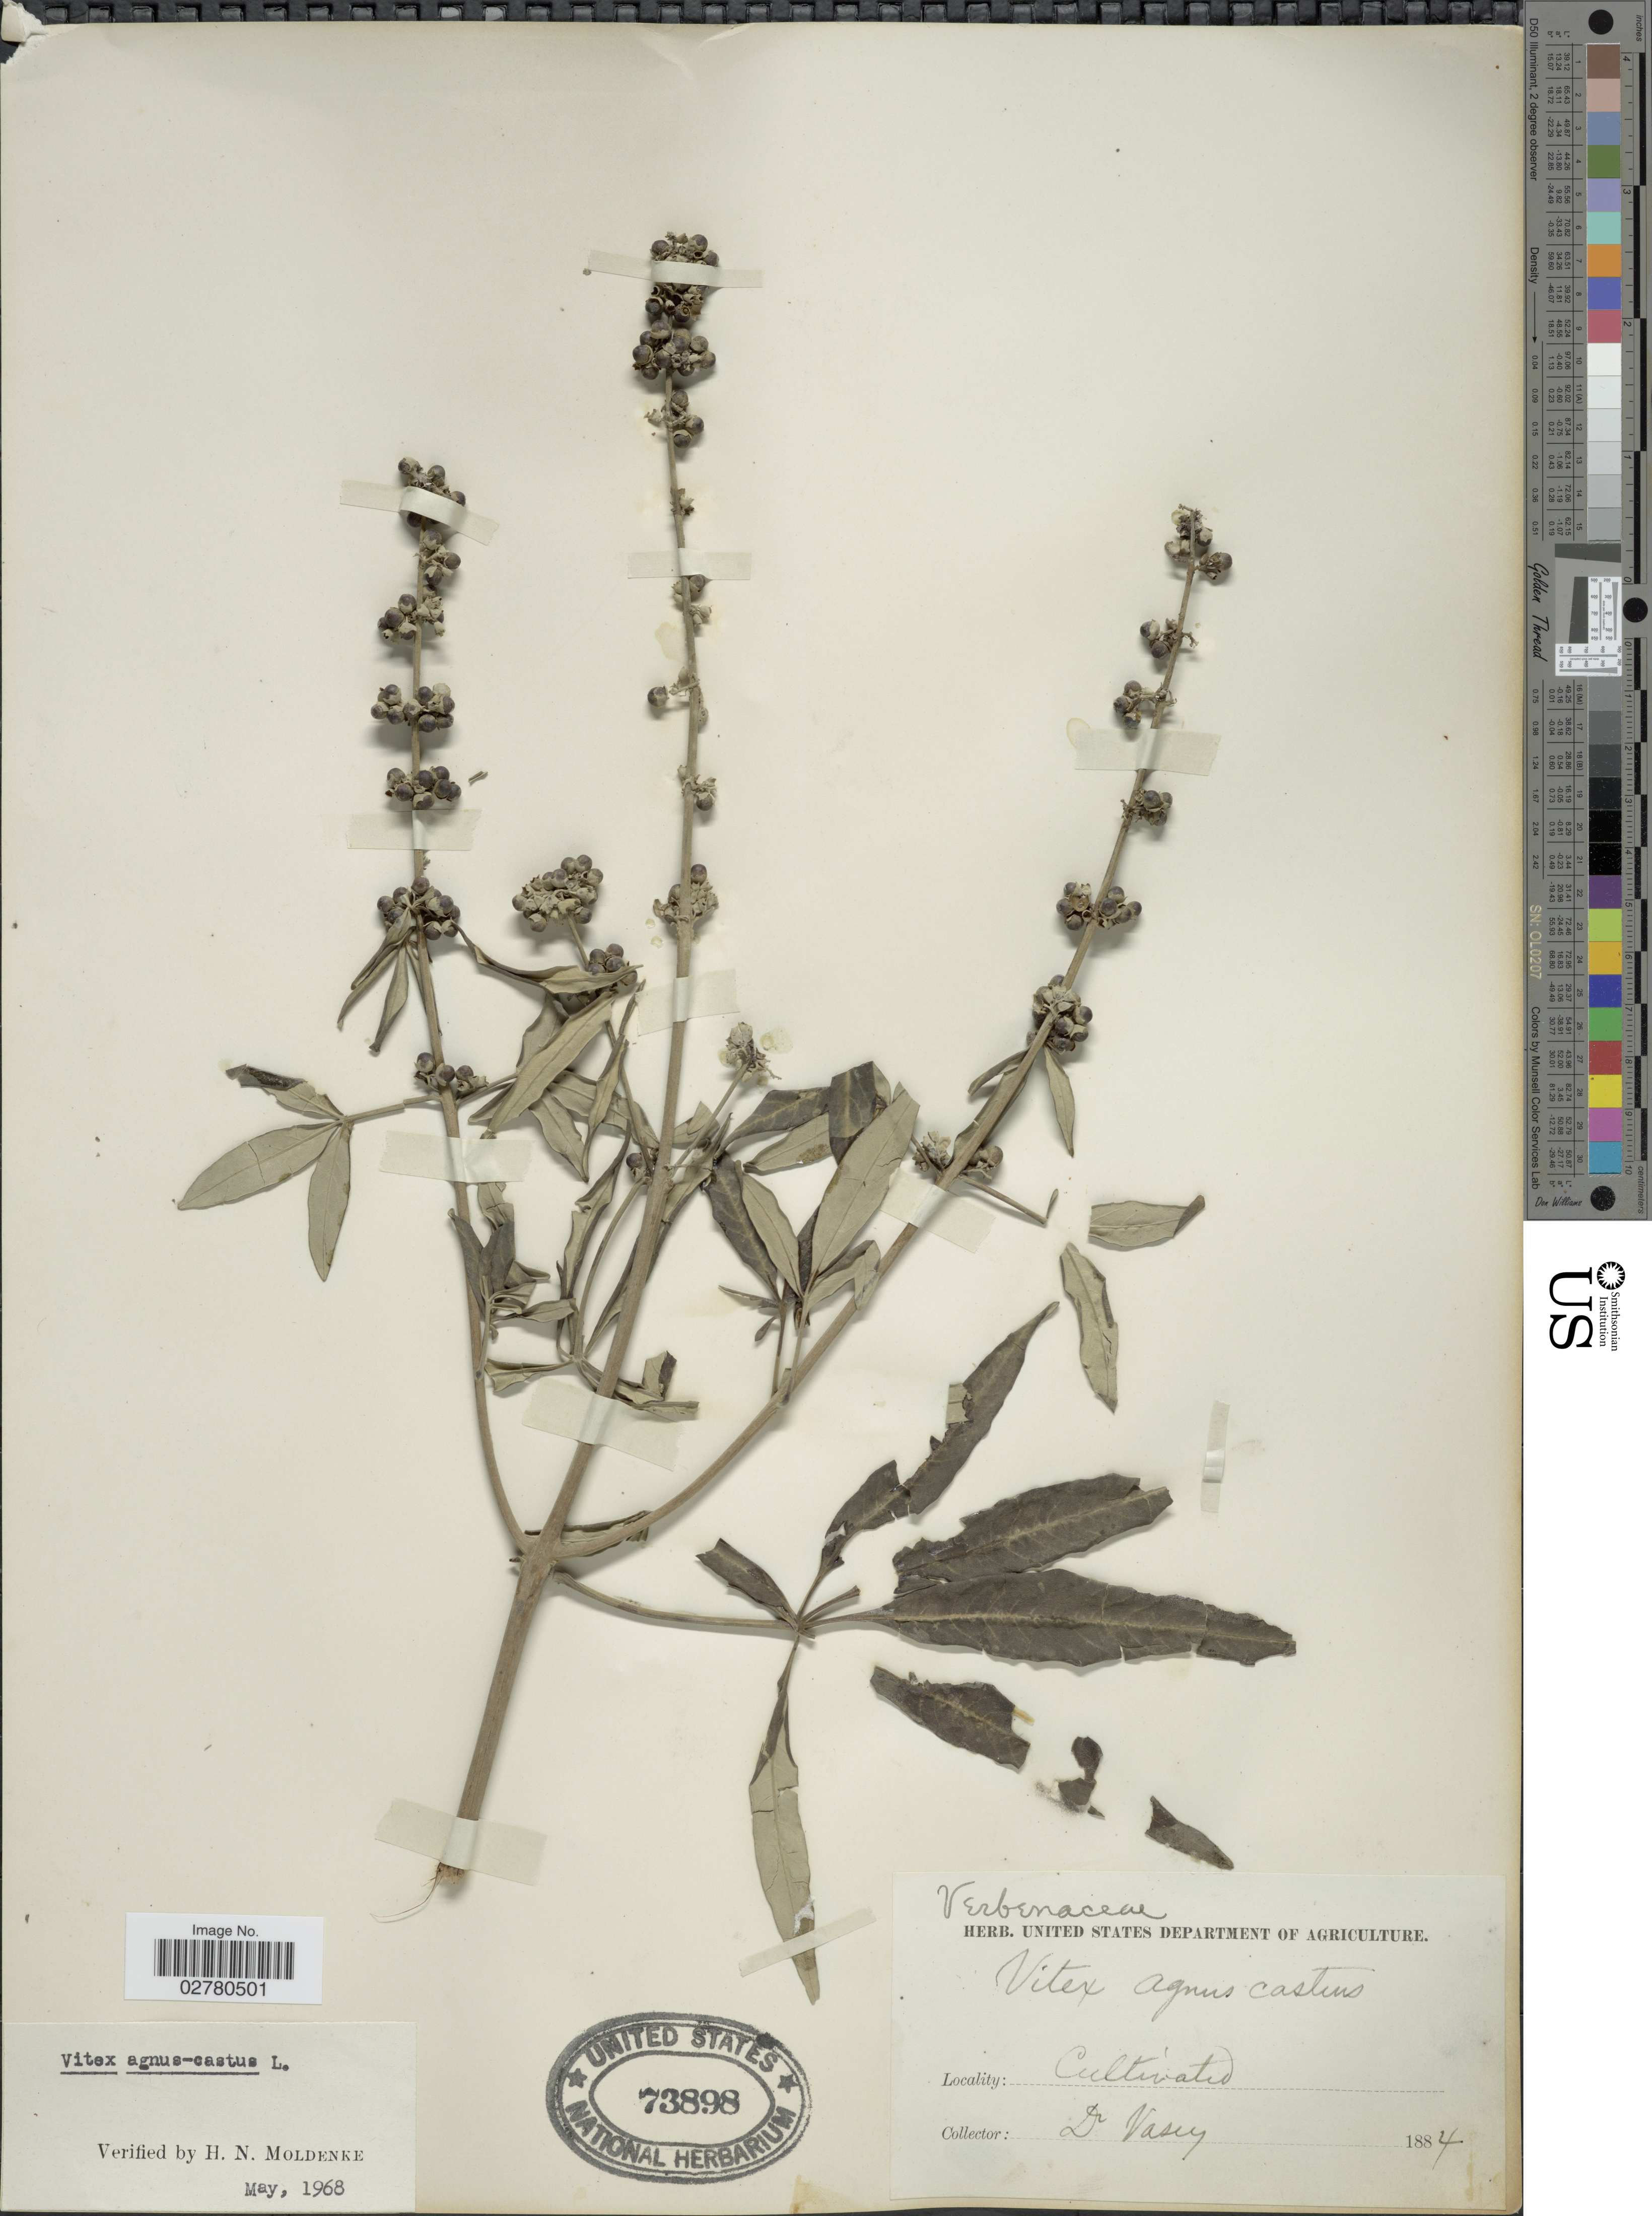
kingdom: Plantae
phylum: Tracheophyta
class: Magnoliopsida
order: Lamiales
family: Lamiaceae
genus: Vitex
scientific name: Vitex agnus-castus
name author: L.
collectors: Vasey, --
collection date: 1884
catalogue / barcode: US 73898